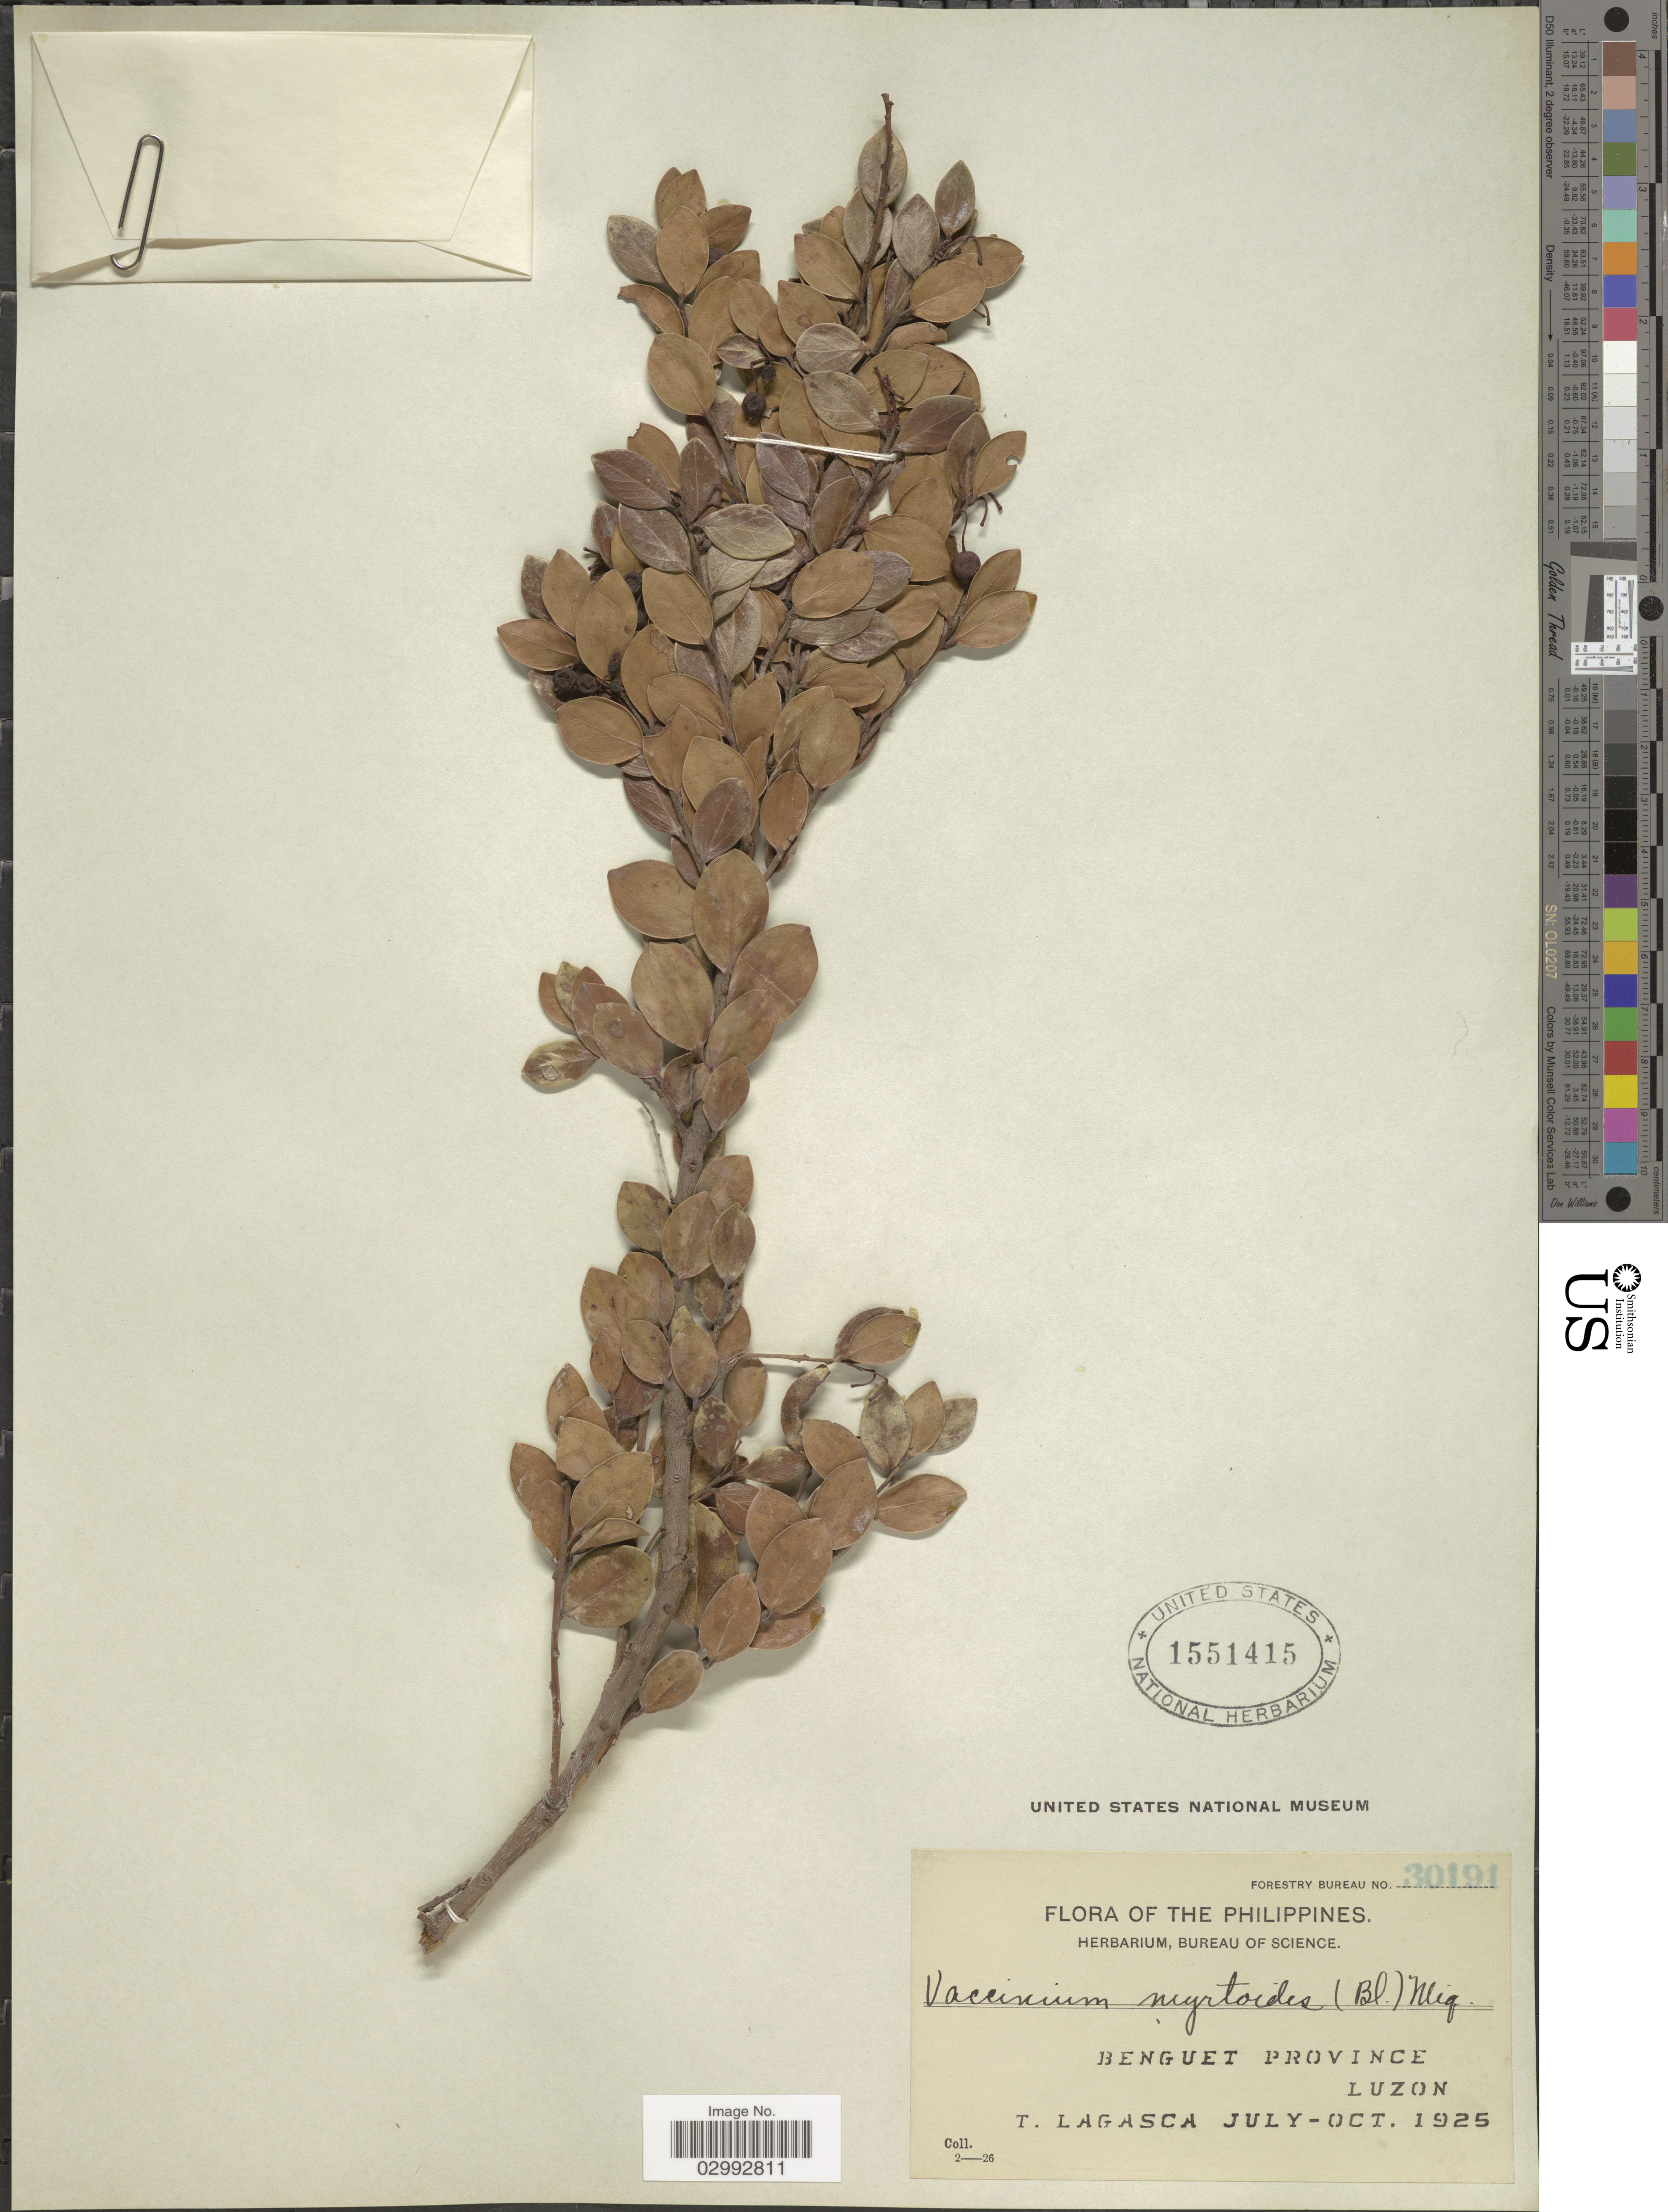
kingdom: Plantae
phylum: Tracheophyta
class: Magnoliopsida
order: Ericales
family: Ericaceae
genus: Vaccinium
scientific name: Vaccinium myrtoides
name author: Miq.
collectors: T. Lagasca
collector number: Forestry Bureau 30191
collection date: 1925-07/1925-10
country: Philippines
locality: Benguet Province, Luzon.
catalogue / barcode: US 1551415